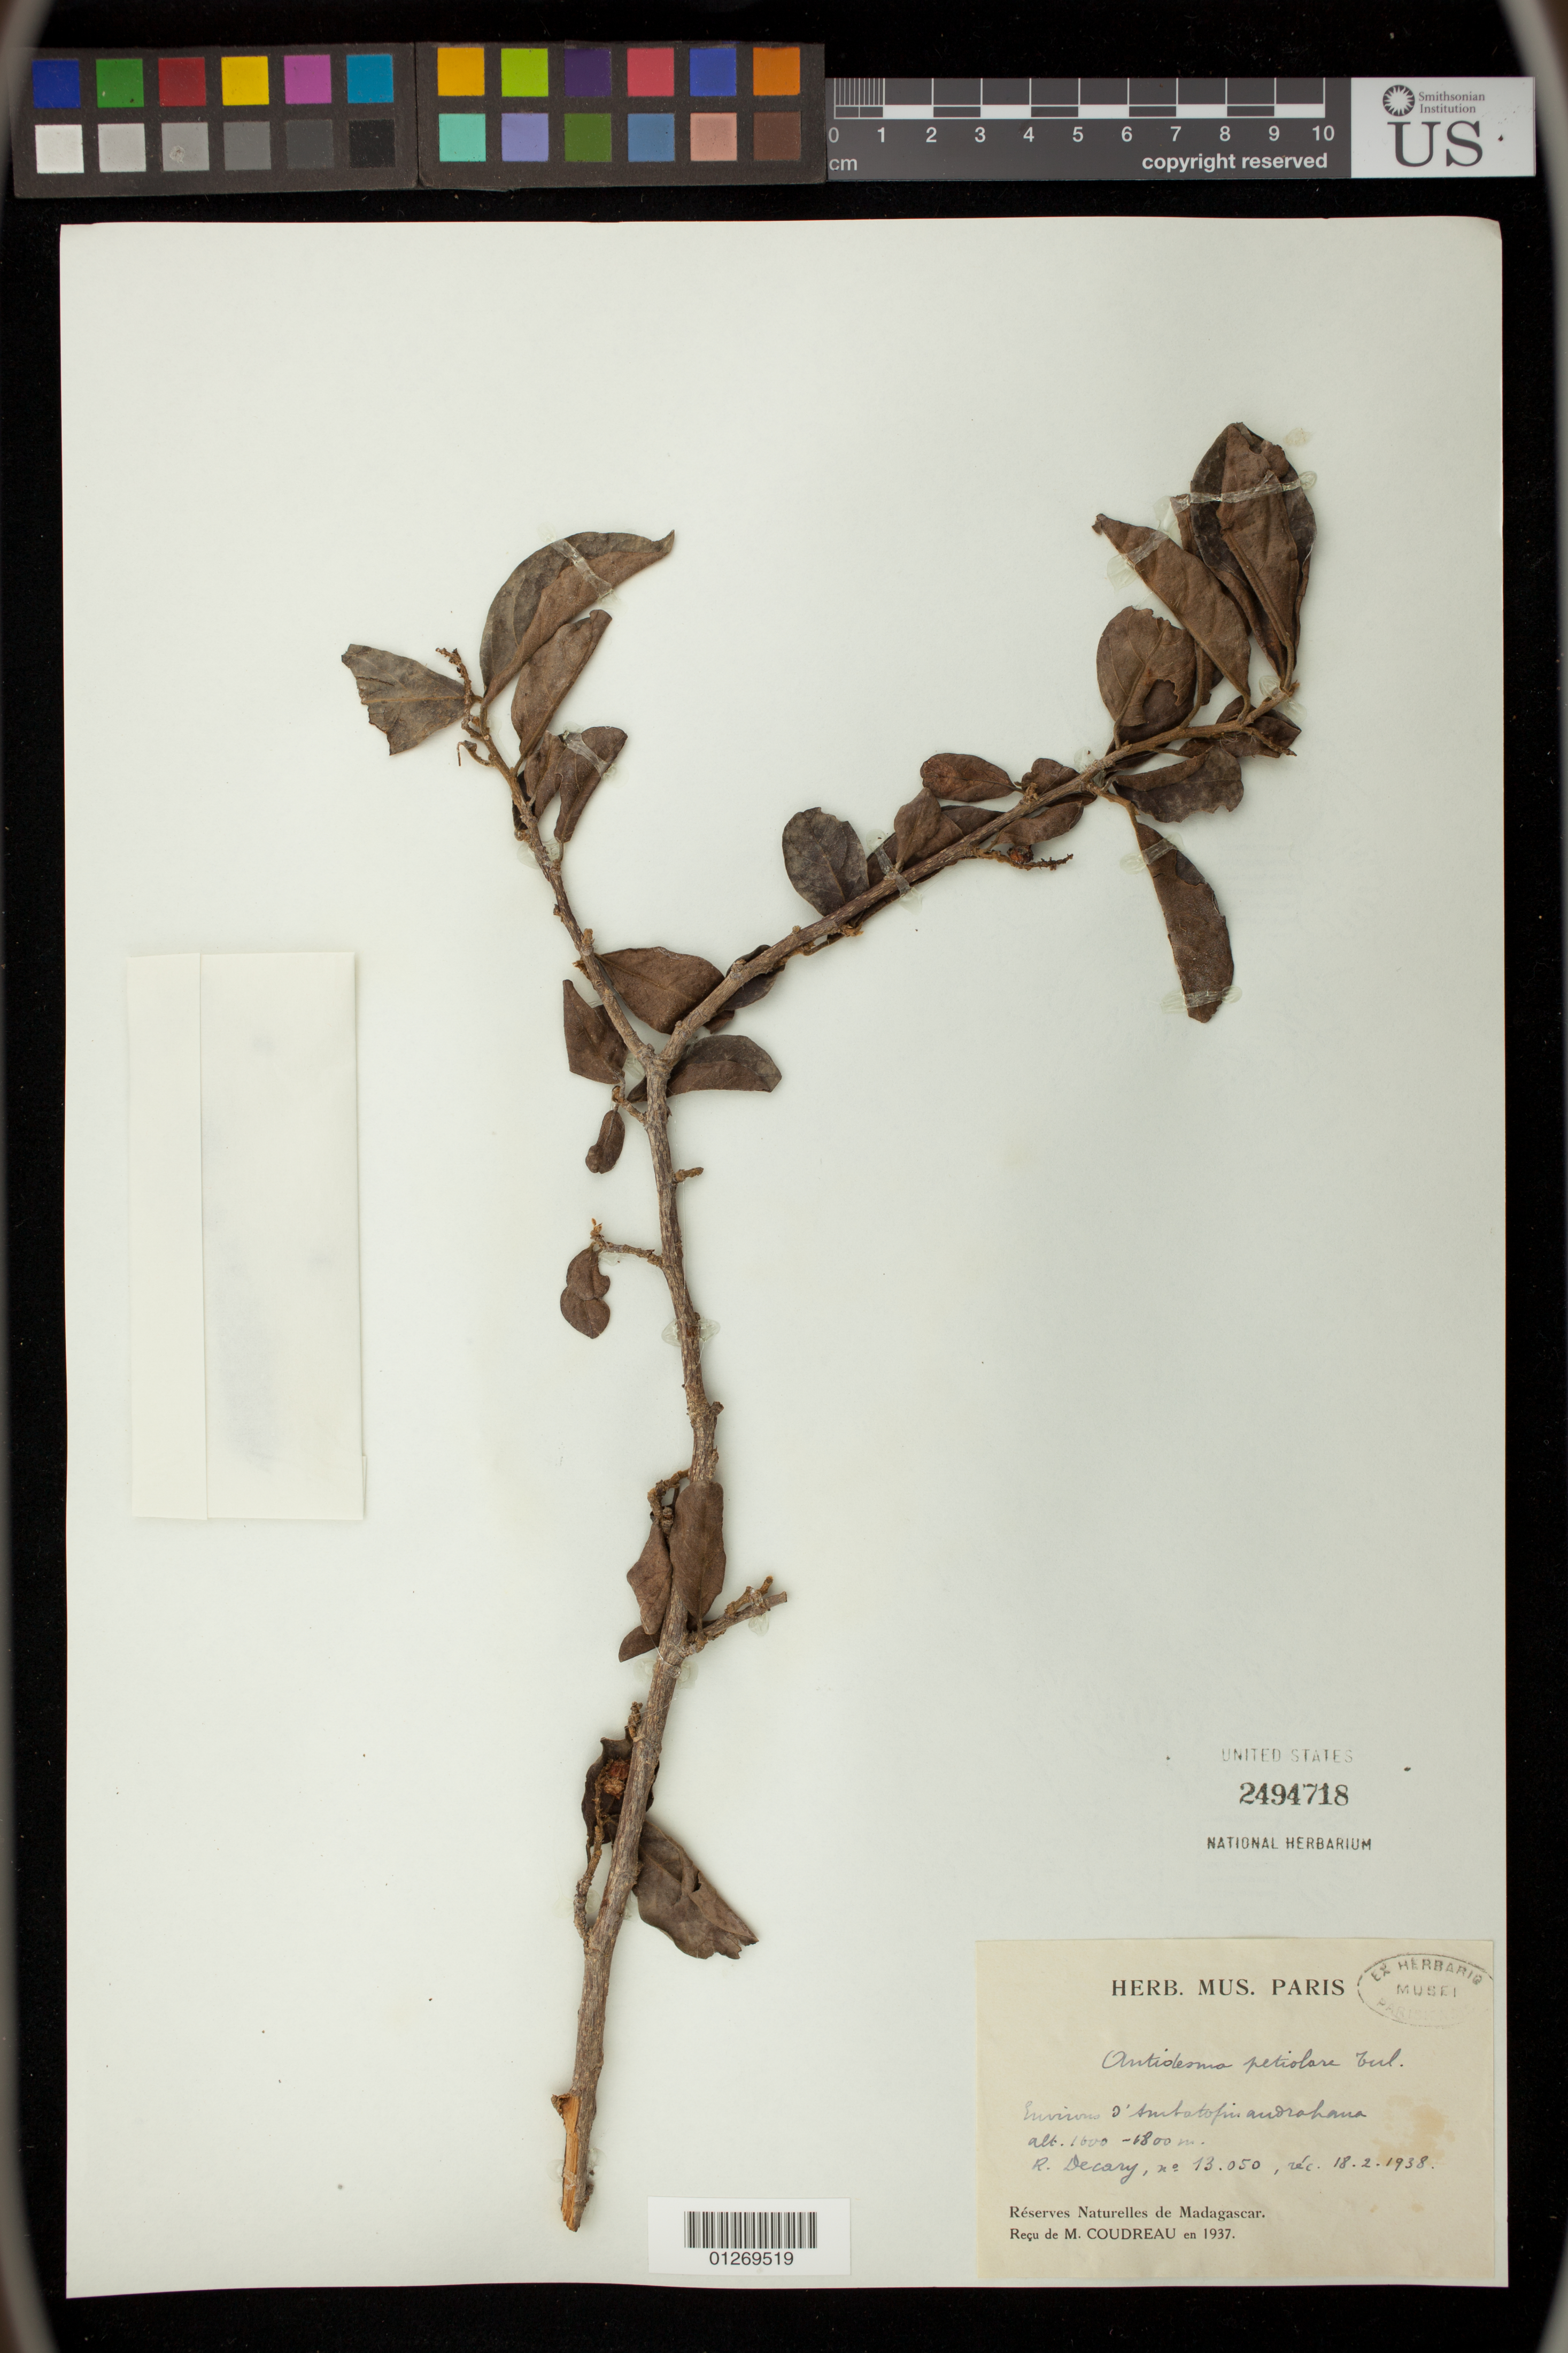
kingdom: Plantae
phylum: Tracheophyta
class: Magnoliopsida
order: Malpighiales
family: Phyllanthaceae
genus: Antidesma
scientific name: Antidesma petiolare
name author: Tul.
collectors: R. Decary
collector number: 13.050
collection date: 1937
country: Madagascar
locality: Reserves naturelles de Madagascar.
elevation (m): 1600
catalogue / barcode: US 2494718